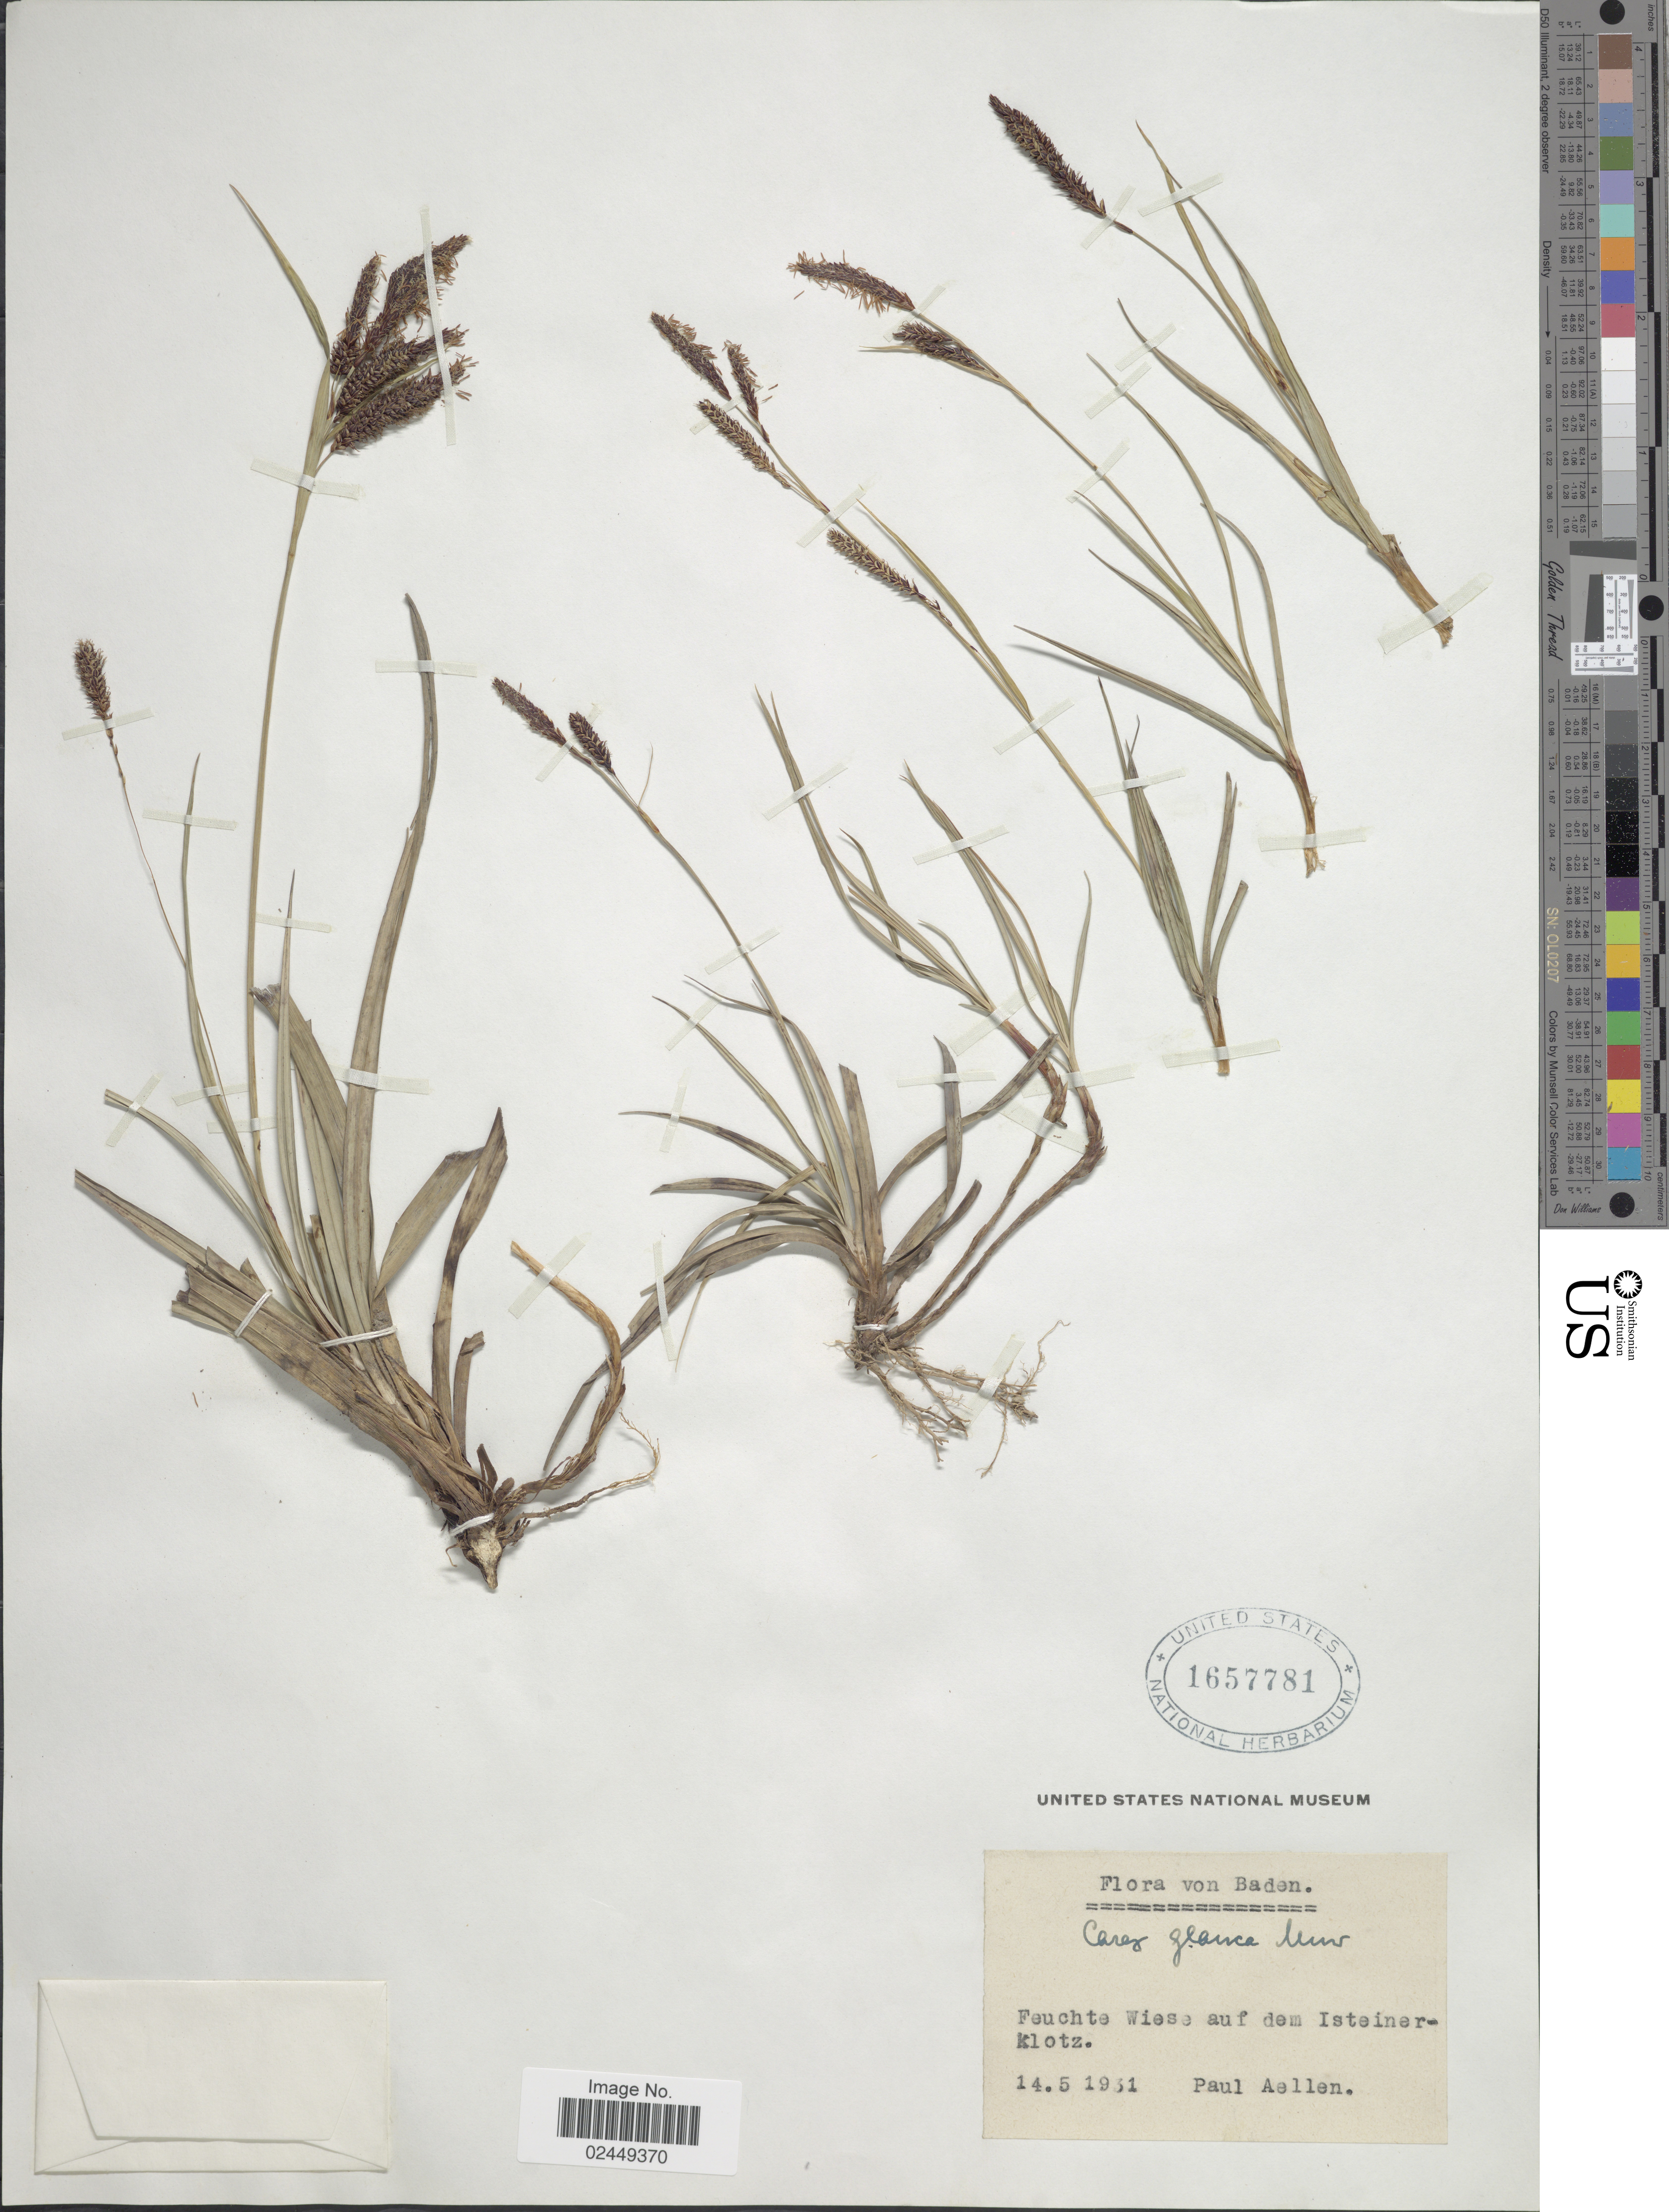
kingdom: Plantae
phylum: Tracheophyta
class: Liliopsida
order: Poales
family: Cyperaceae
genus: Carex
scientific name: Carex flacca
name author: Schreb.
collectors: P. Aellen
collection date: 1931-05-14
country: Germany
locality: Von Baden, Feuchte Wiese auf fem Isteinerklotz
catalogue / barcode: US 1657781